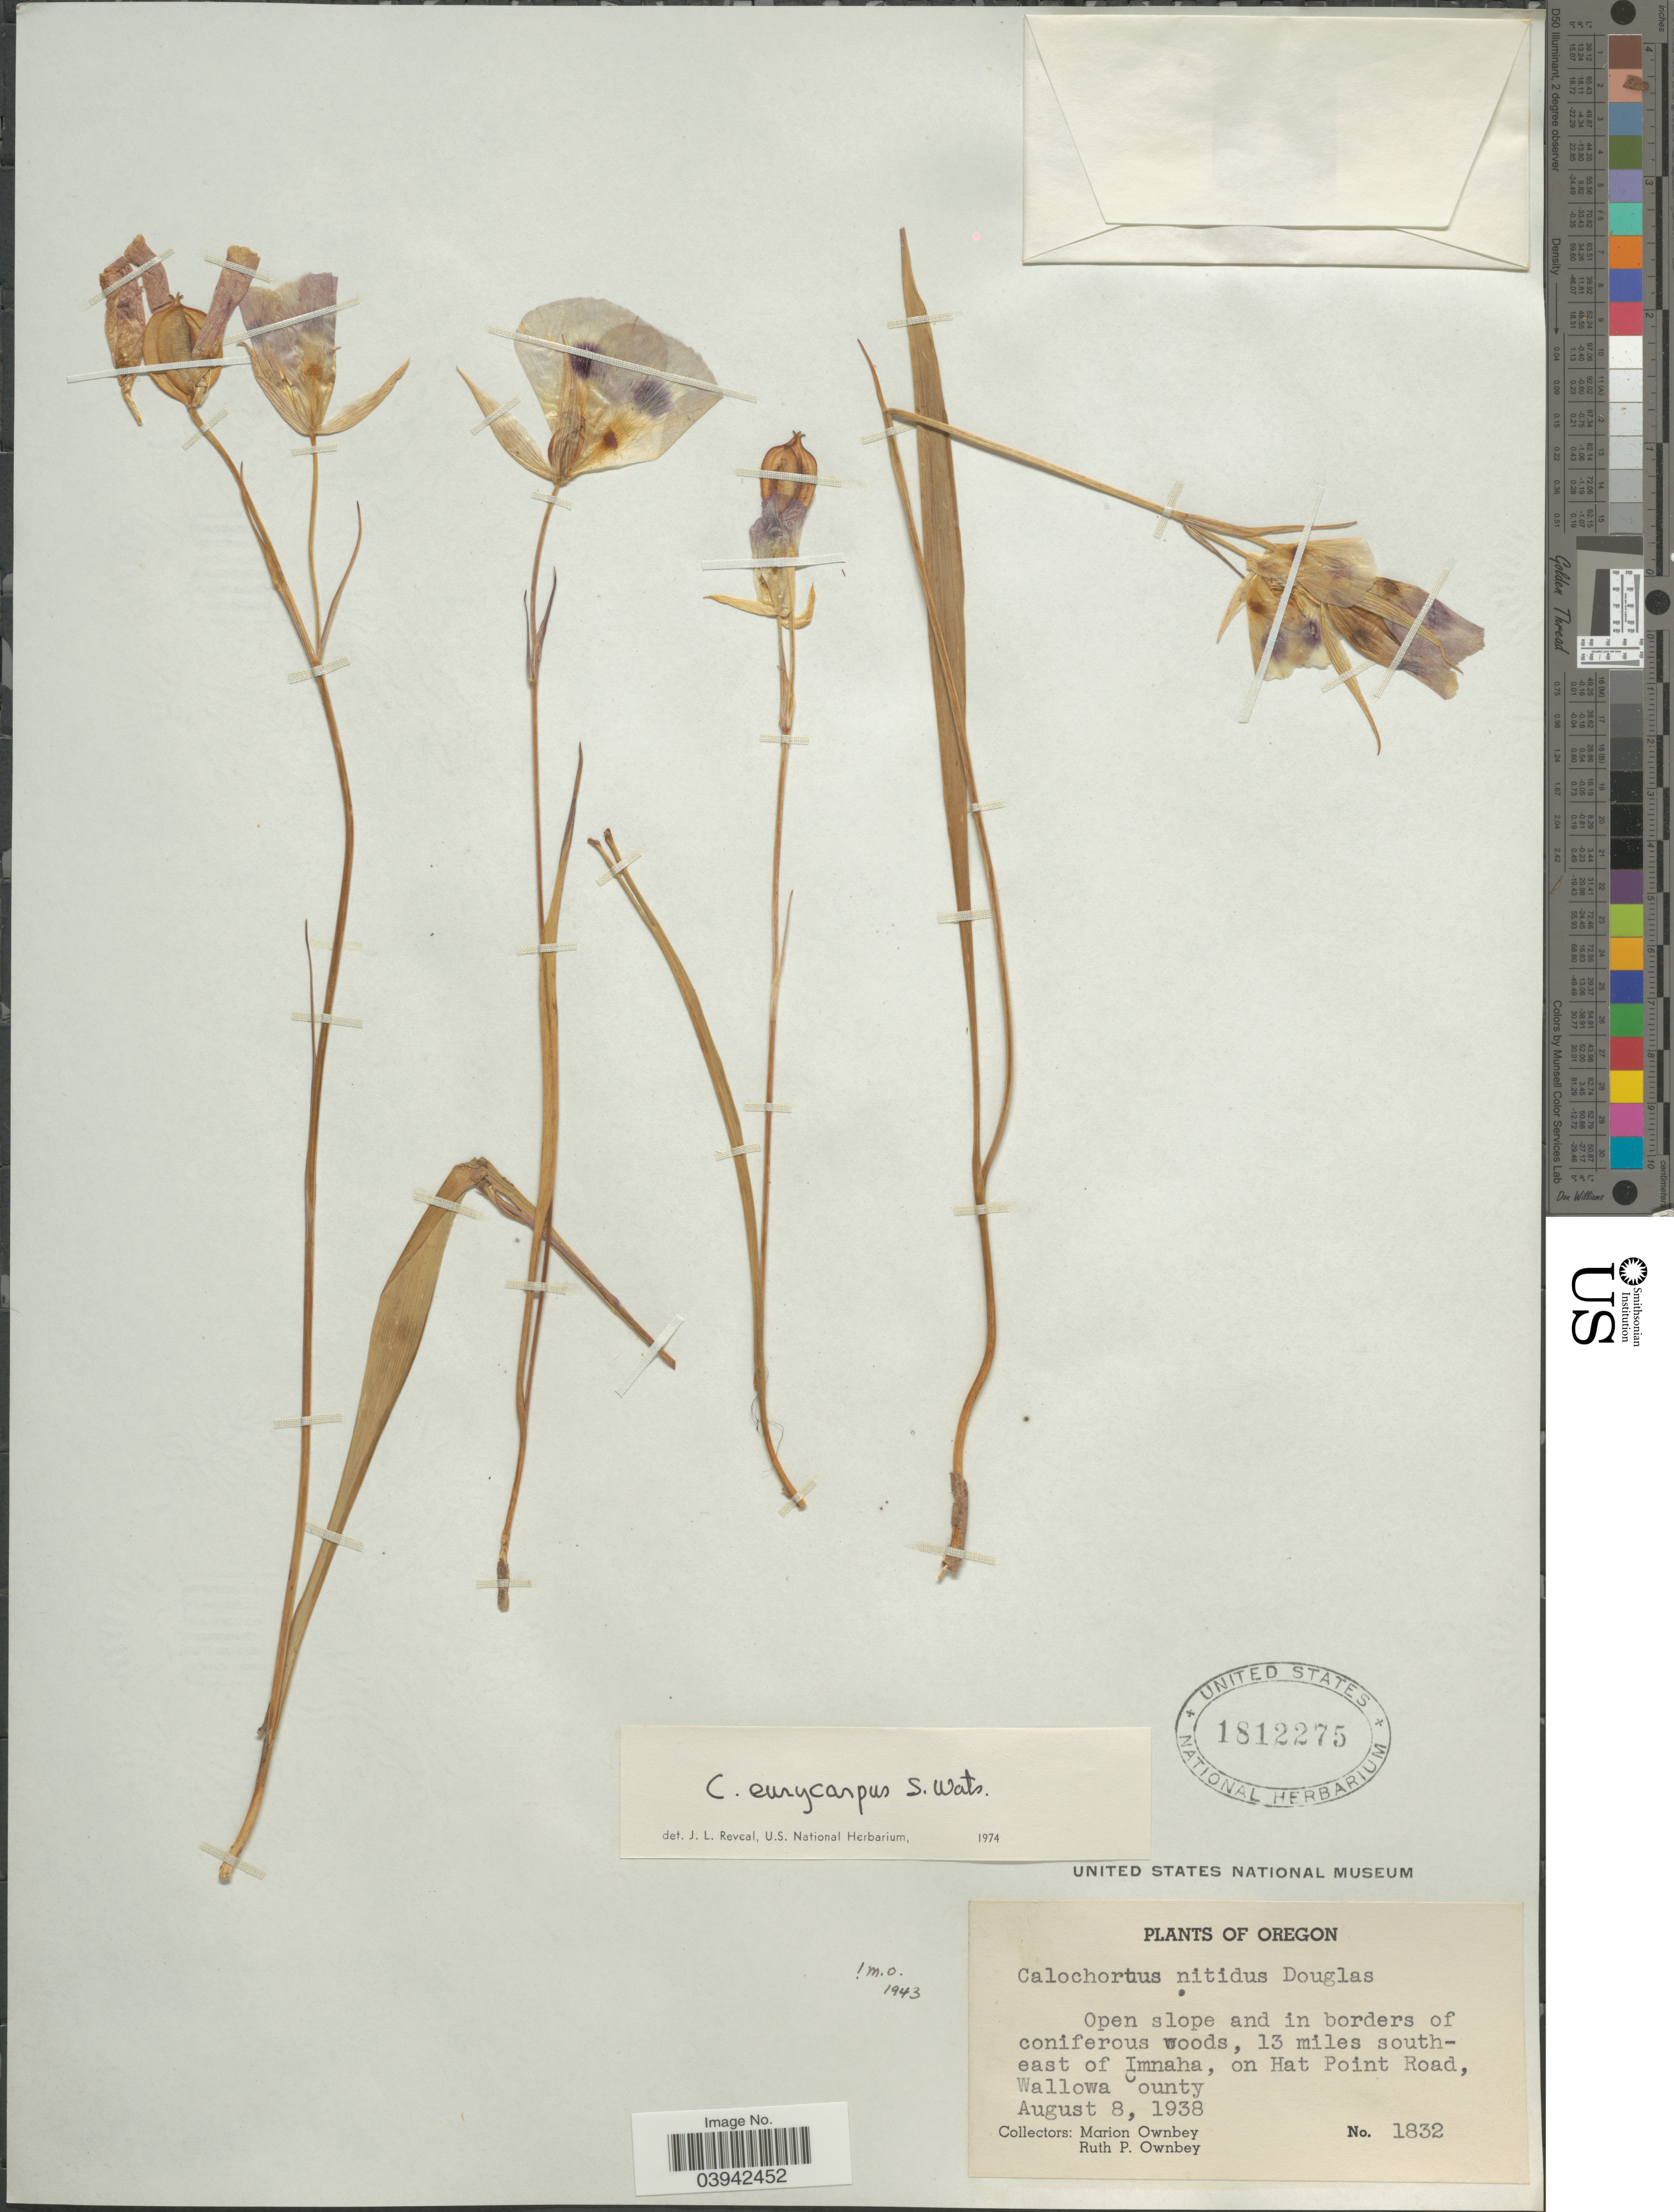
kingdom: Plantae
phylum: Tracheophyta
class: Liliopsida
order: Liliales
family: Liliaceae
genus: Calochortus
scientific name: Calochortus eurycarpus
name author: S. Watson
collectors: M. Ownbey & R. Ownbey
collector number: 1832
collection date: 1938-08-08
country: United States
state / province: Oregon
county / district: Wallowa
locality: Open slope and in borders of coniferous woods, 13 miles south-east of Imnaha, on Hat Point Road, Wallowa County.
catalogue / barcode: US 1812275